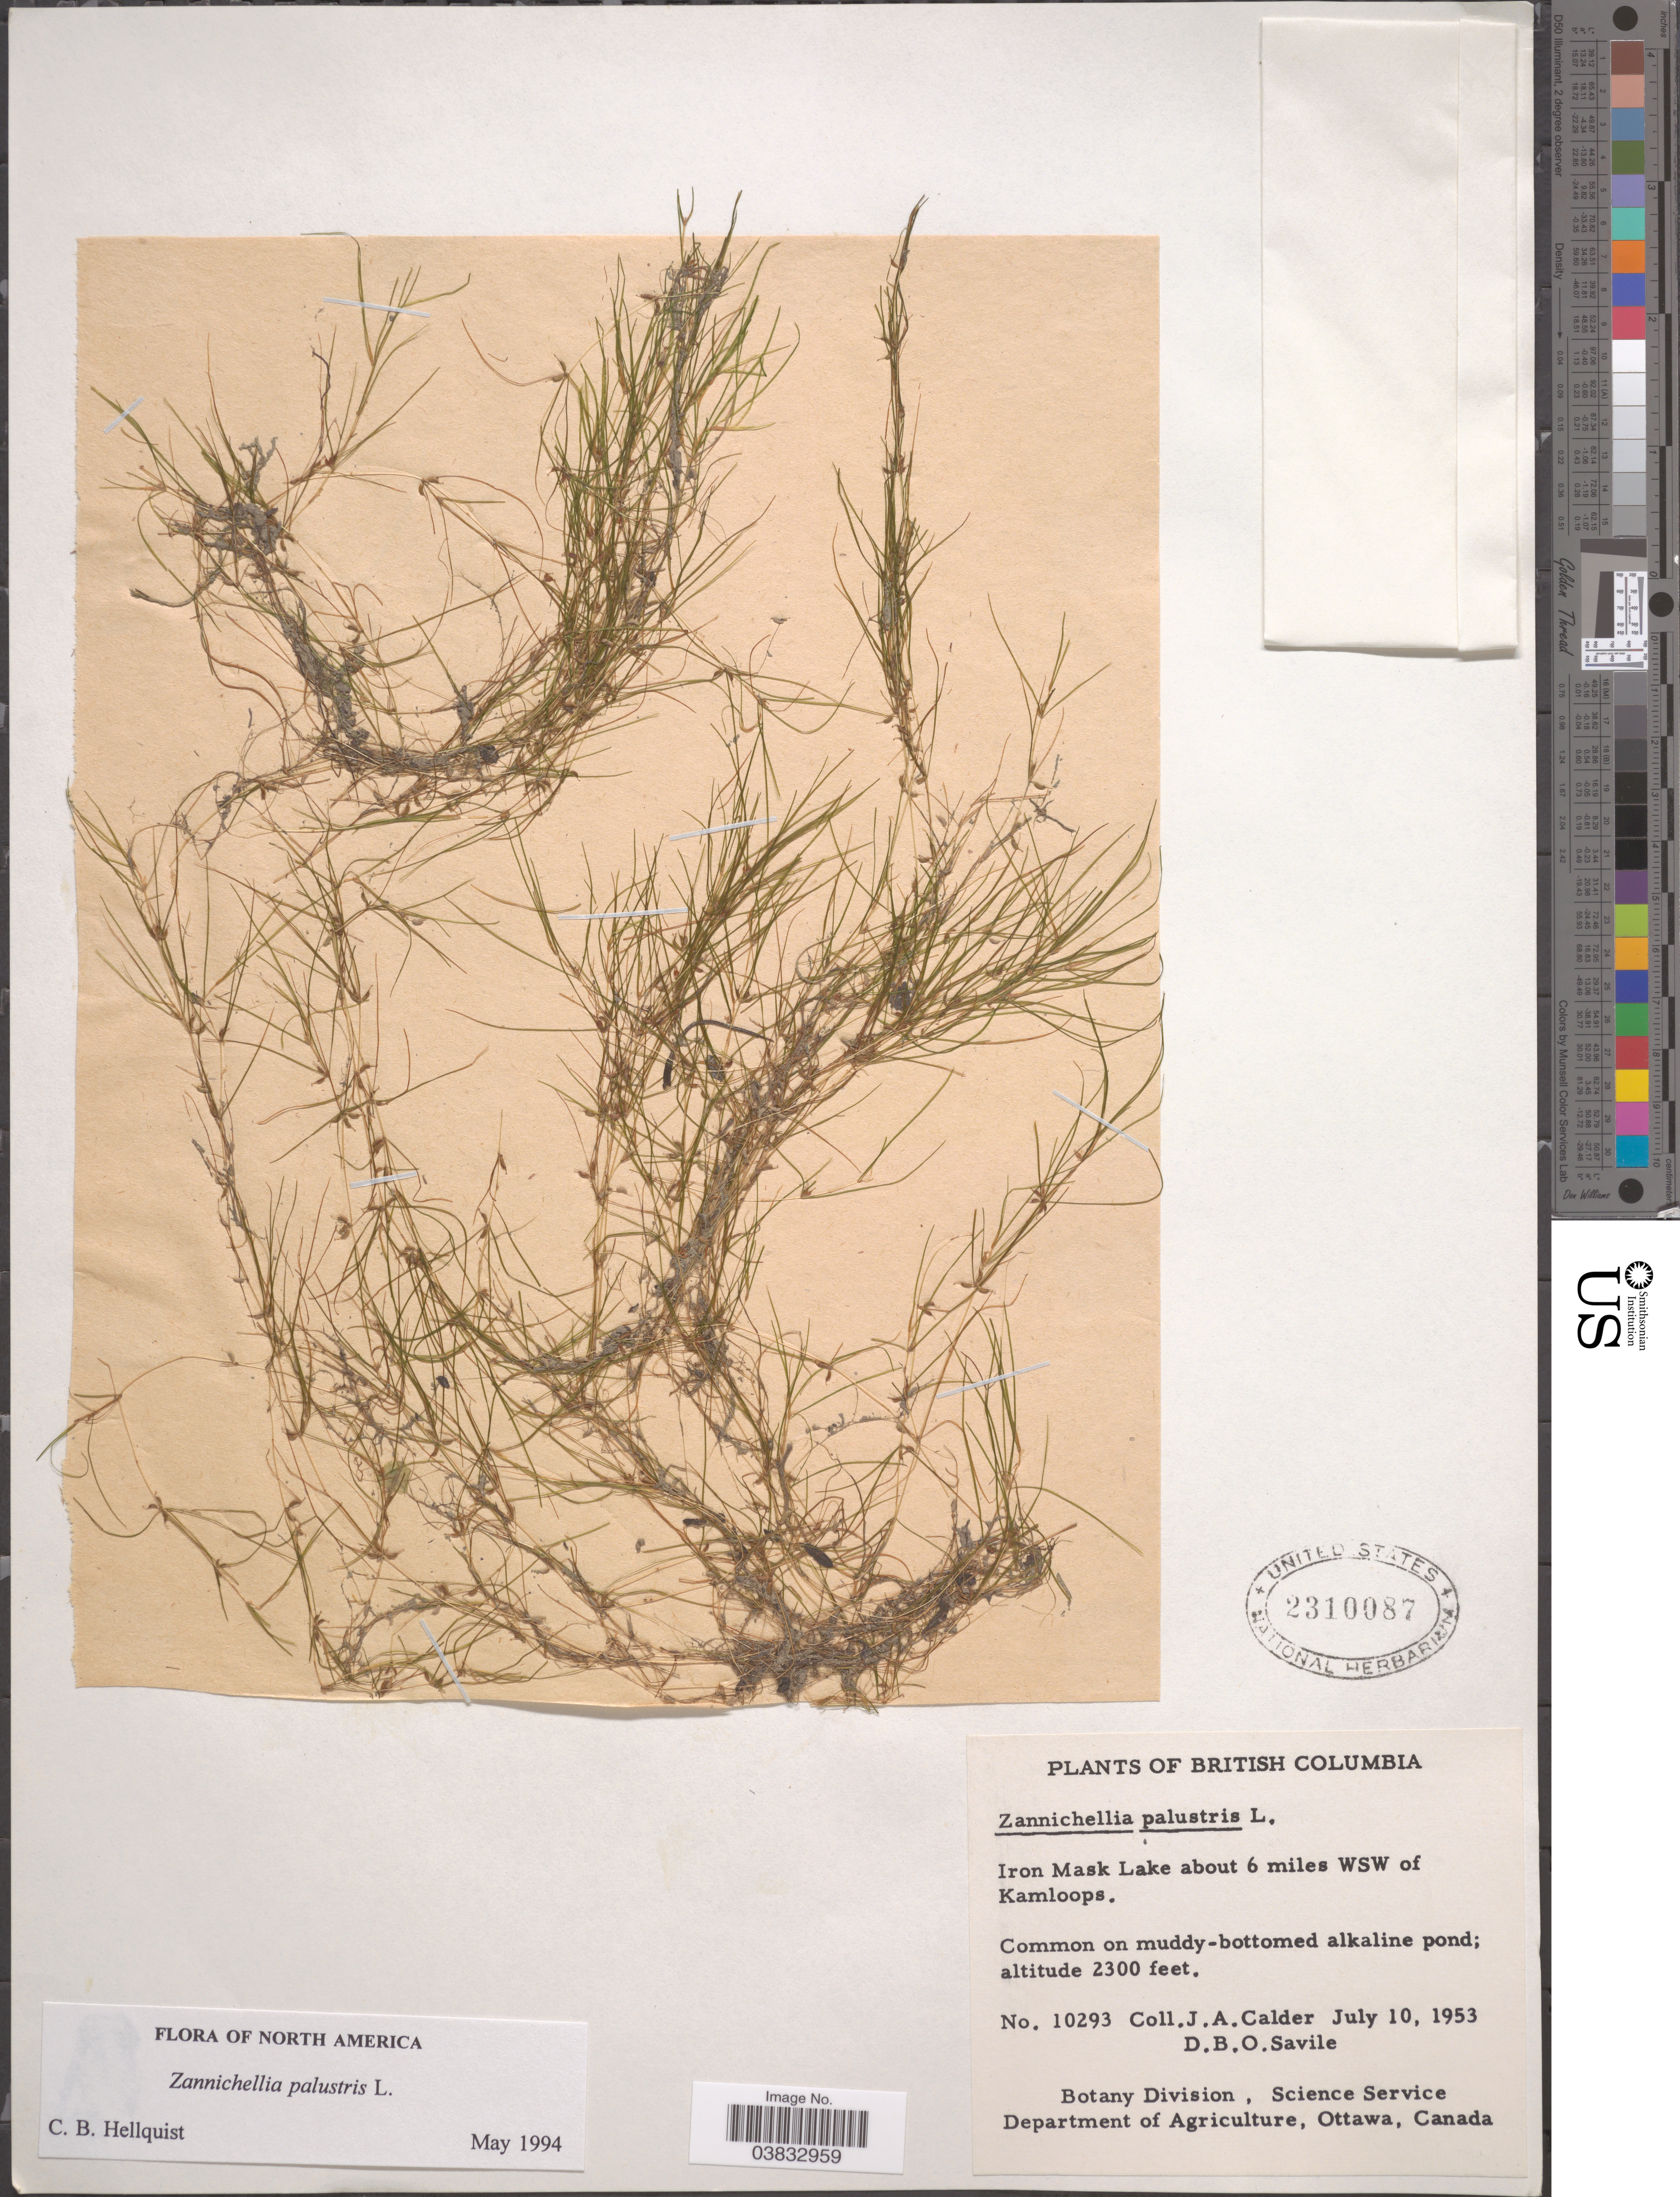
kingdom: Plantae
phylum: Tracheophyta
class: Liliopsida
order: Alismatales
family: Potamogetonaceae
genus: Zannichellia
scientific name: Zannichellia palustris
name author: L.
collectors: J. A. Calder & D. Savile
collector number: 10293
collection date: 1953-07-10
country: Canada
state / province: British Columbia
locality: Iron Mask Lake about 6 miles WSW of Kamloops.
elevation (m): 701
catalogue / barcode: US 2310087